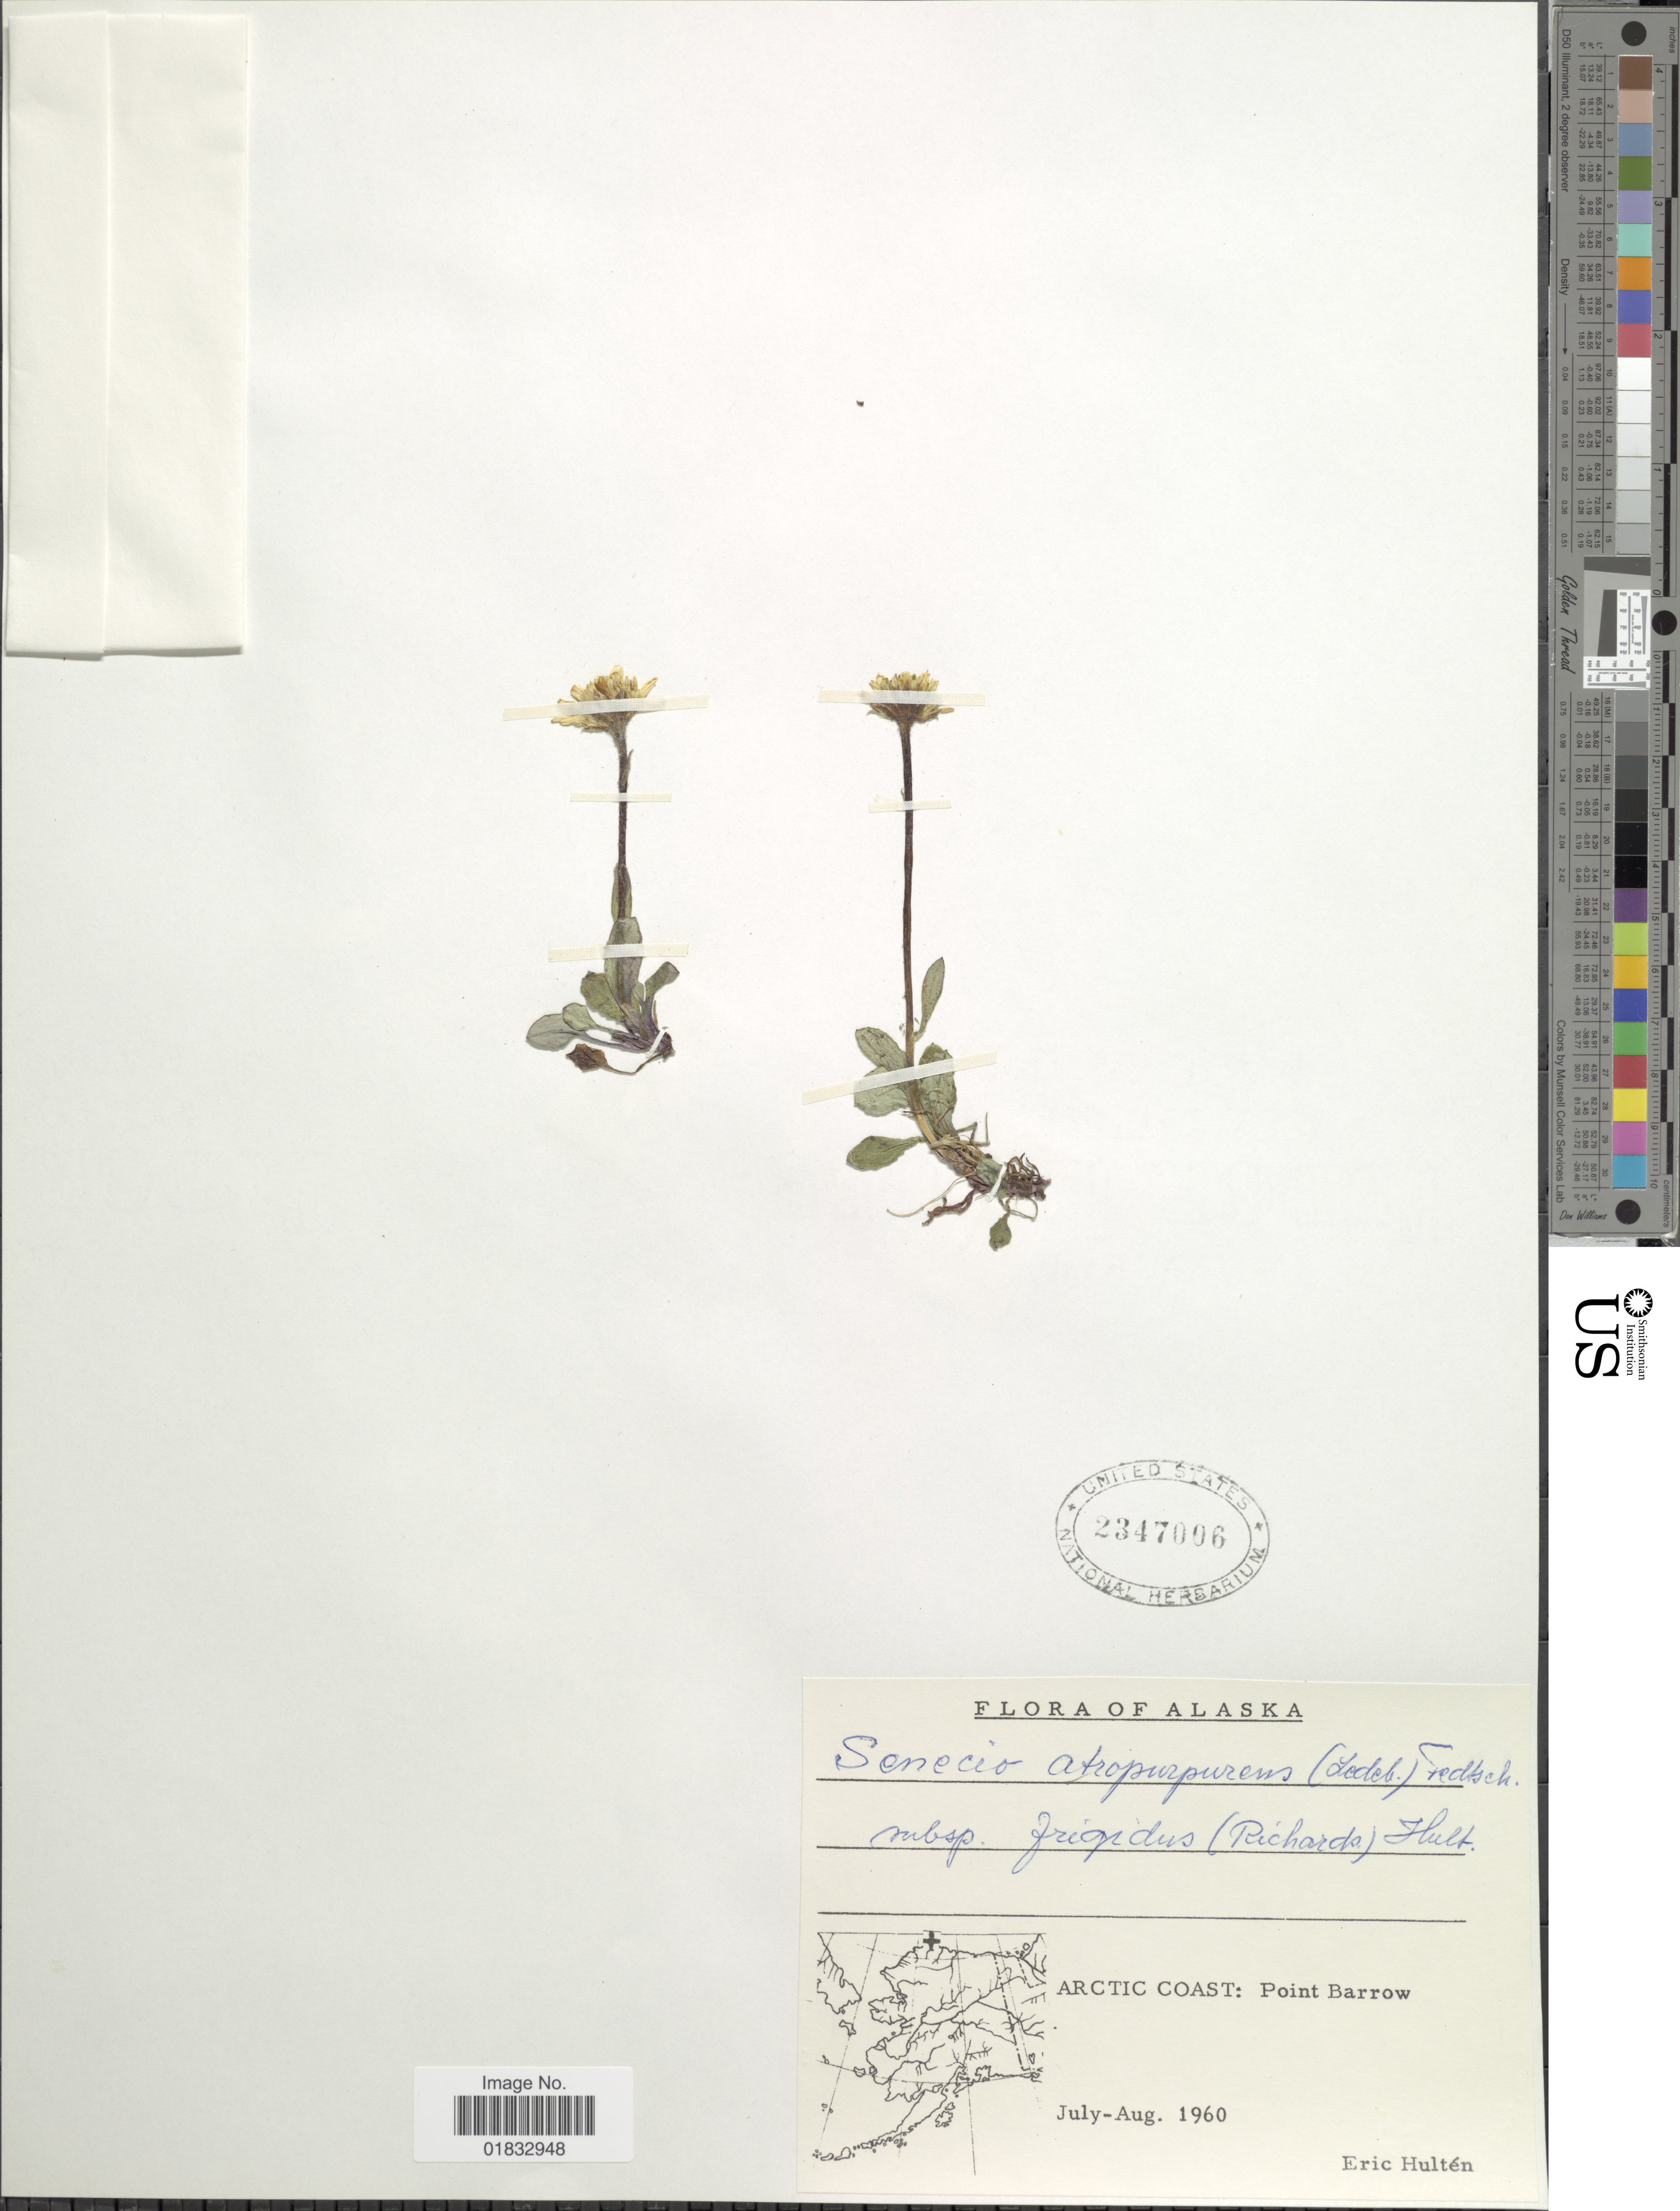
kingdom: Plantae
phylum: Tracheophyta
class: Magnoliopsida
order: Asterales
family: Asteraceae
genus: Tephroseris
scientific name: Tephroseris frigida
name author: (Richardson) Holub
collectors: E. G. Hultén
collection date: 1960-07/1960-08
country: United States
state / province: Alaska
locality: Arctic Coast: Point Barrow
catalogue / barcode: US 2347006